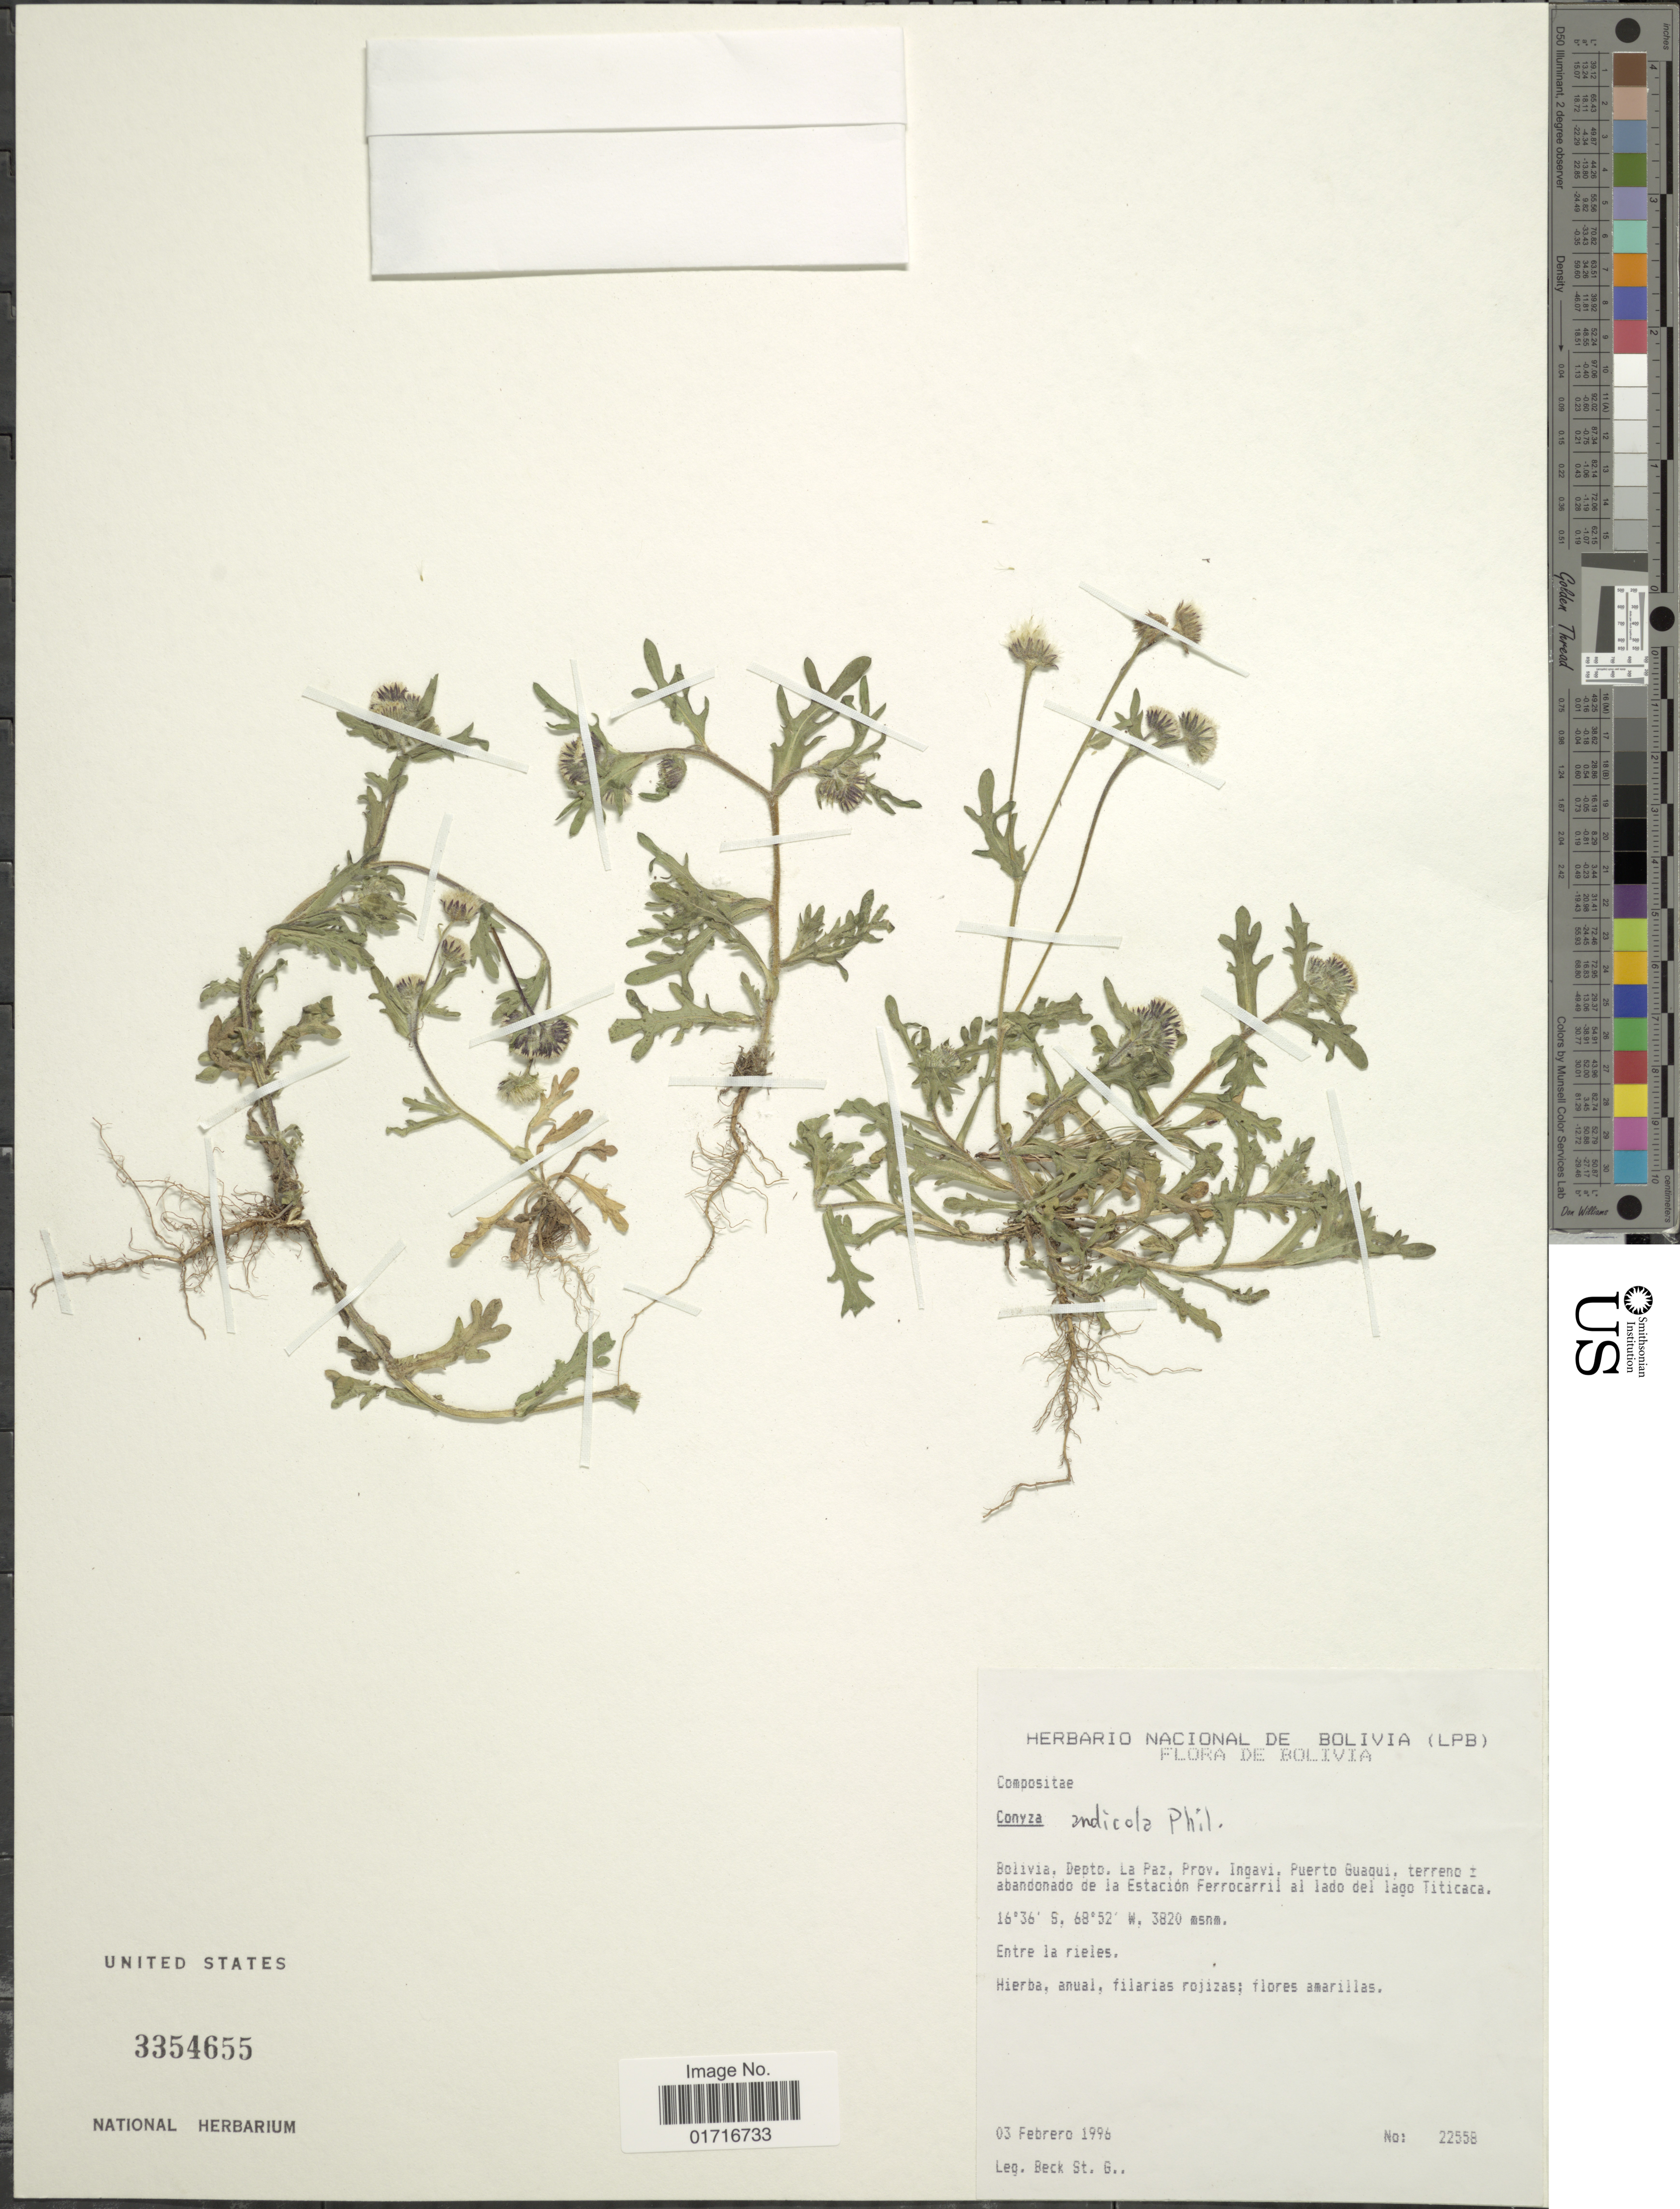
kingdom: Plantae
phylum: Tracheophyta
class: Magnoliopsida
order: Asterales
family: Asteraceae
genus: Conyza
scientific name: Conyza andicola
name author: Phil.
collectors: S. G. Beck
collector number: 22558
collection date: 1996-02-03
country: Bolivia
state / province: La Paz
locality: Bolivia. Depto. La Paz. Prov. Ingavi, Puerto Guaqui, terreno ± abandonado de la Estacion Ferrocarril al lado del lago Titicaca.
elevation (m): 3820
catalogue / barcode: US 3354655